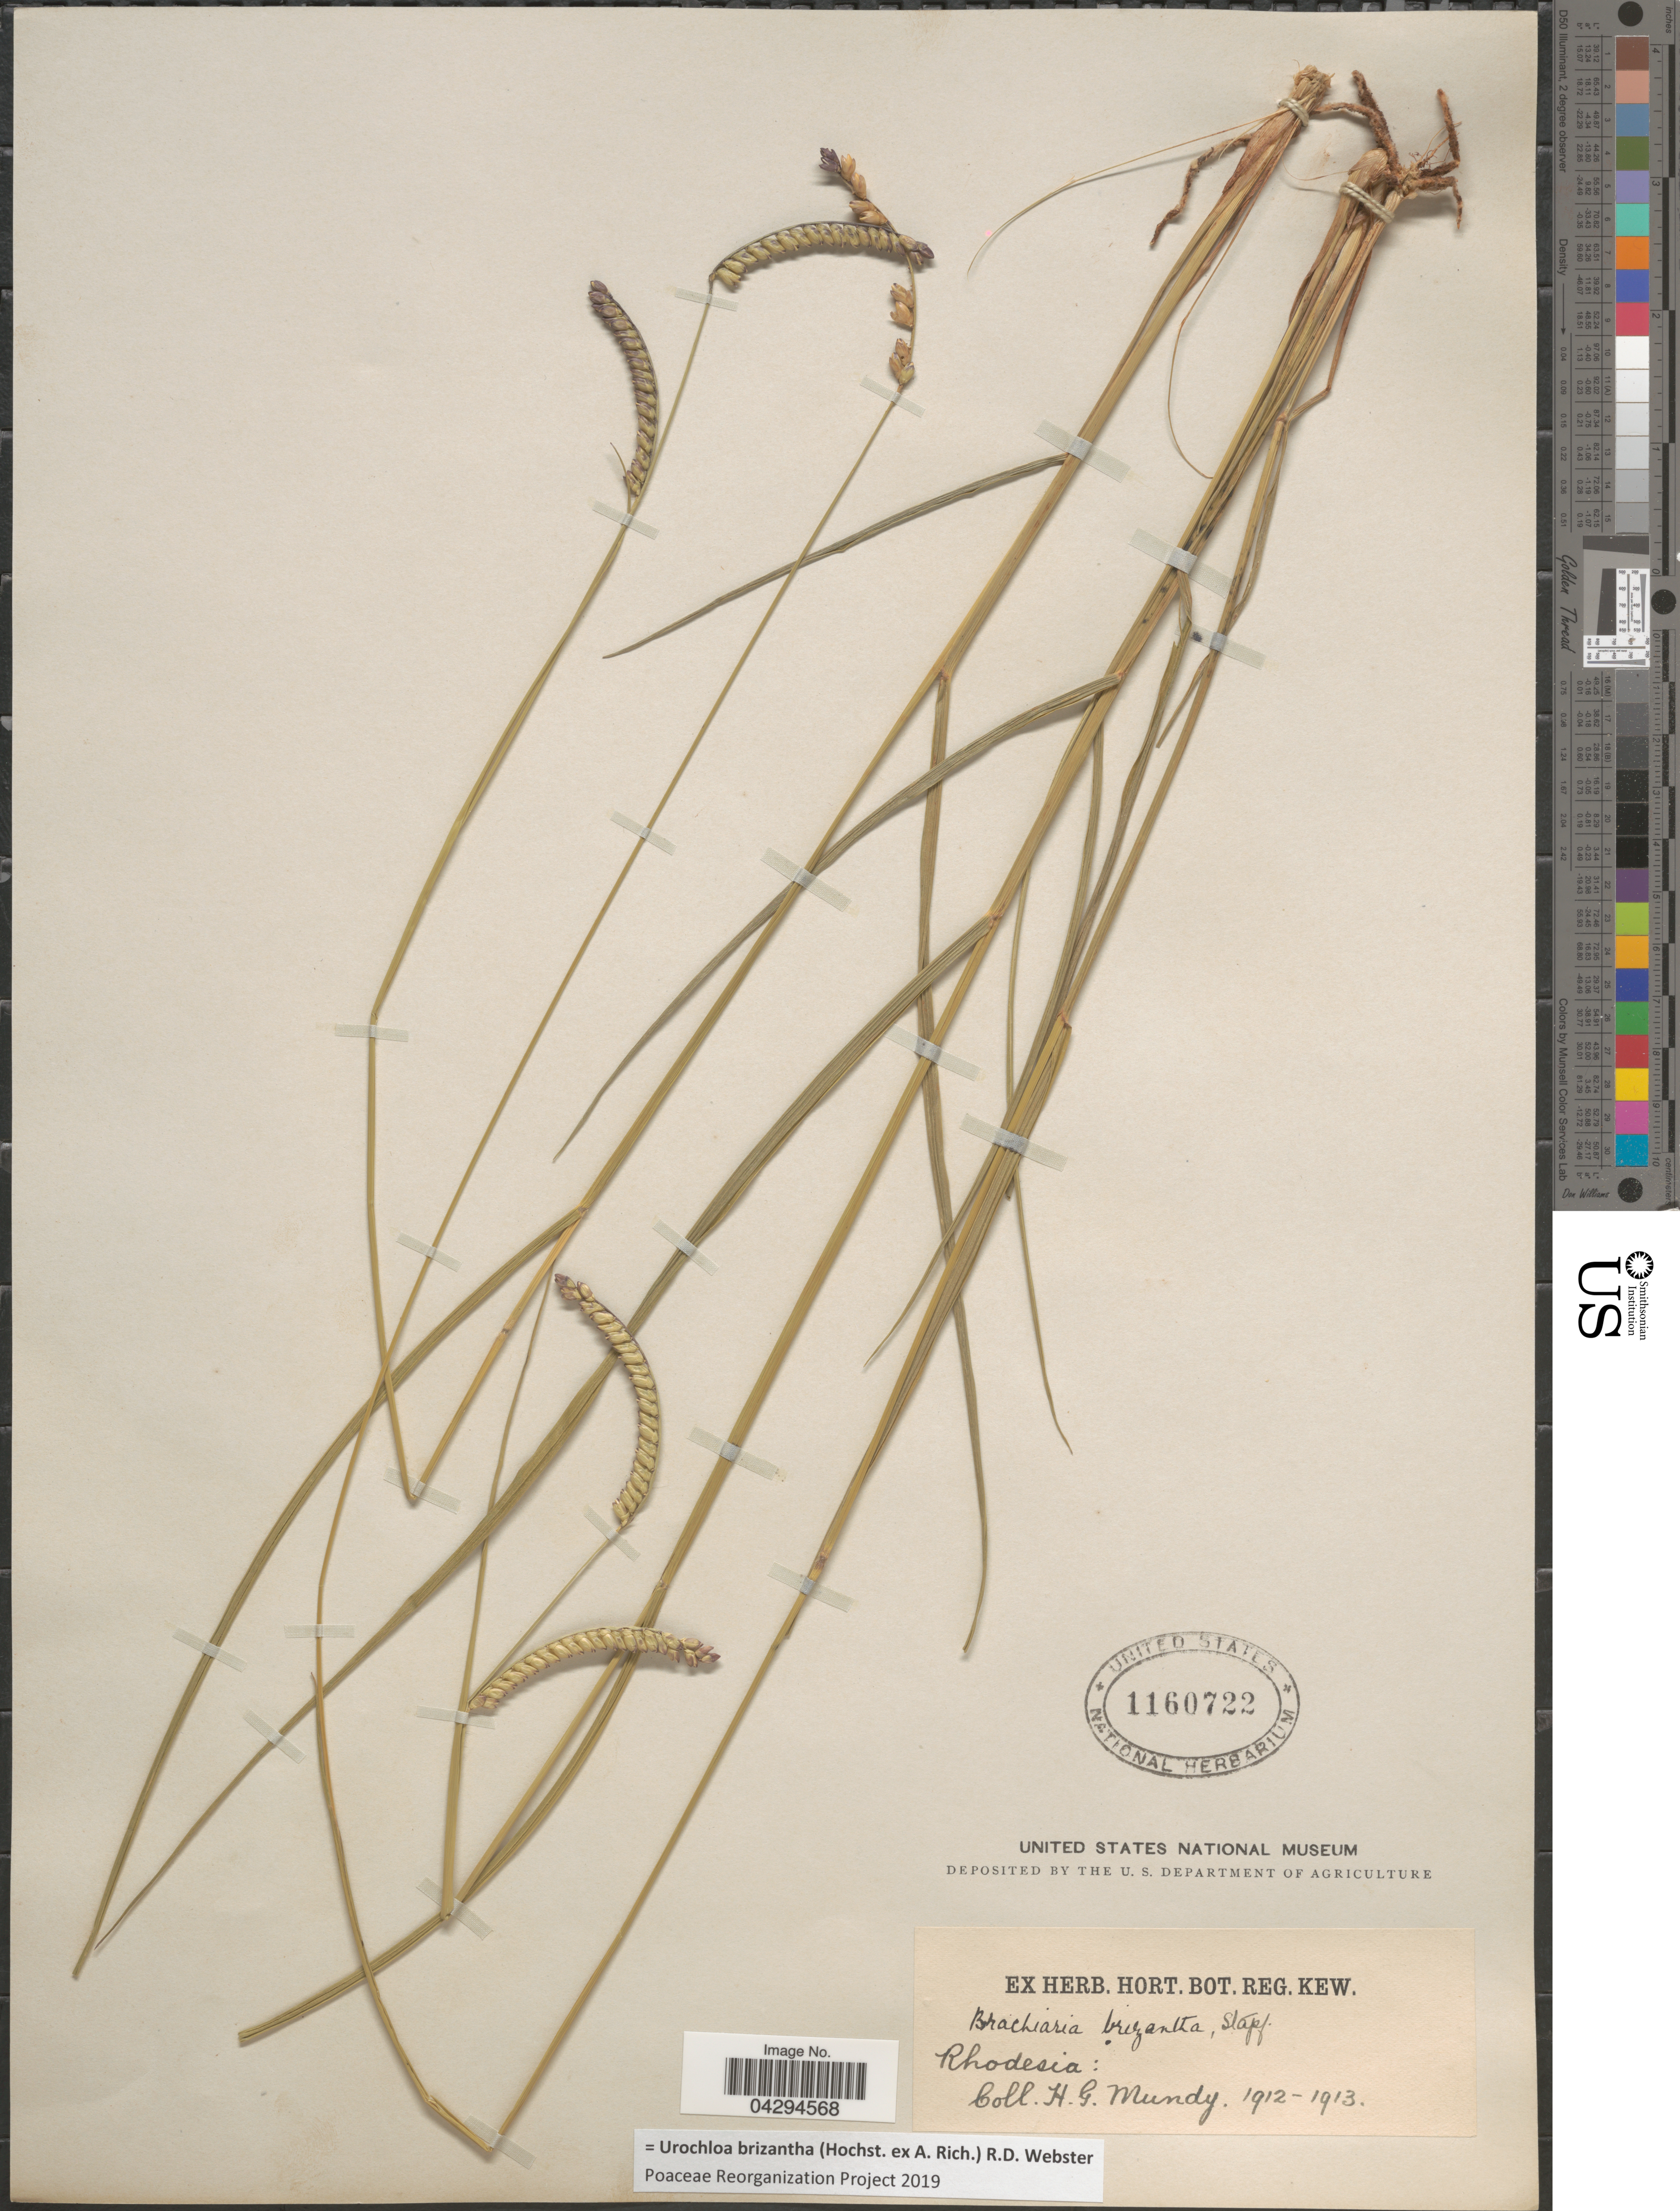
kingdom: Plantae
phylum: Tracheophyta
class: Liliopsida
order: Poales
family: Poaceae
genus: Urochloa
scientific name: Urochloa brizantha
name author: (Hochst. ex A. Rich.) R.D. Webster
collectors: H. Mundy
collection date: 1912/1913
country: Zimbabwe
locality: Rhodesia.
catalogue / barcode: US 1160722